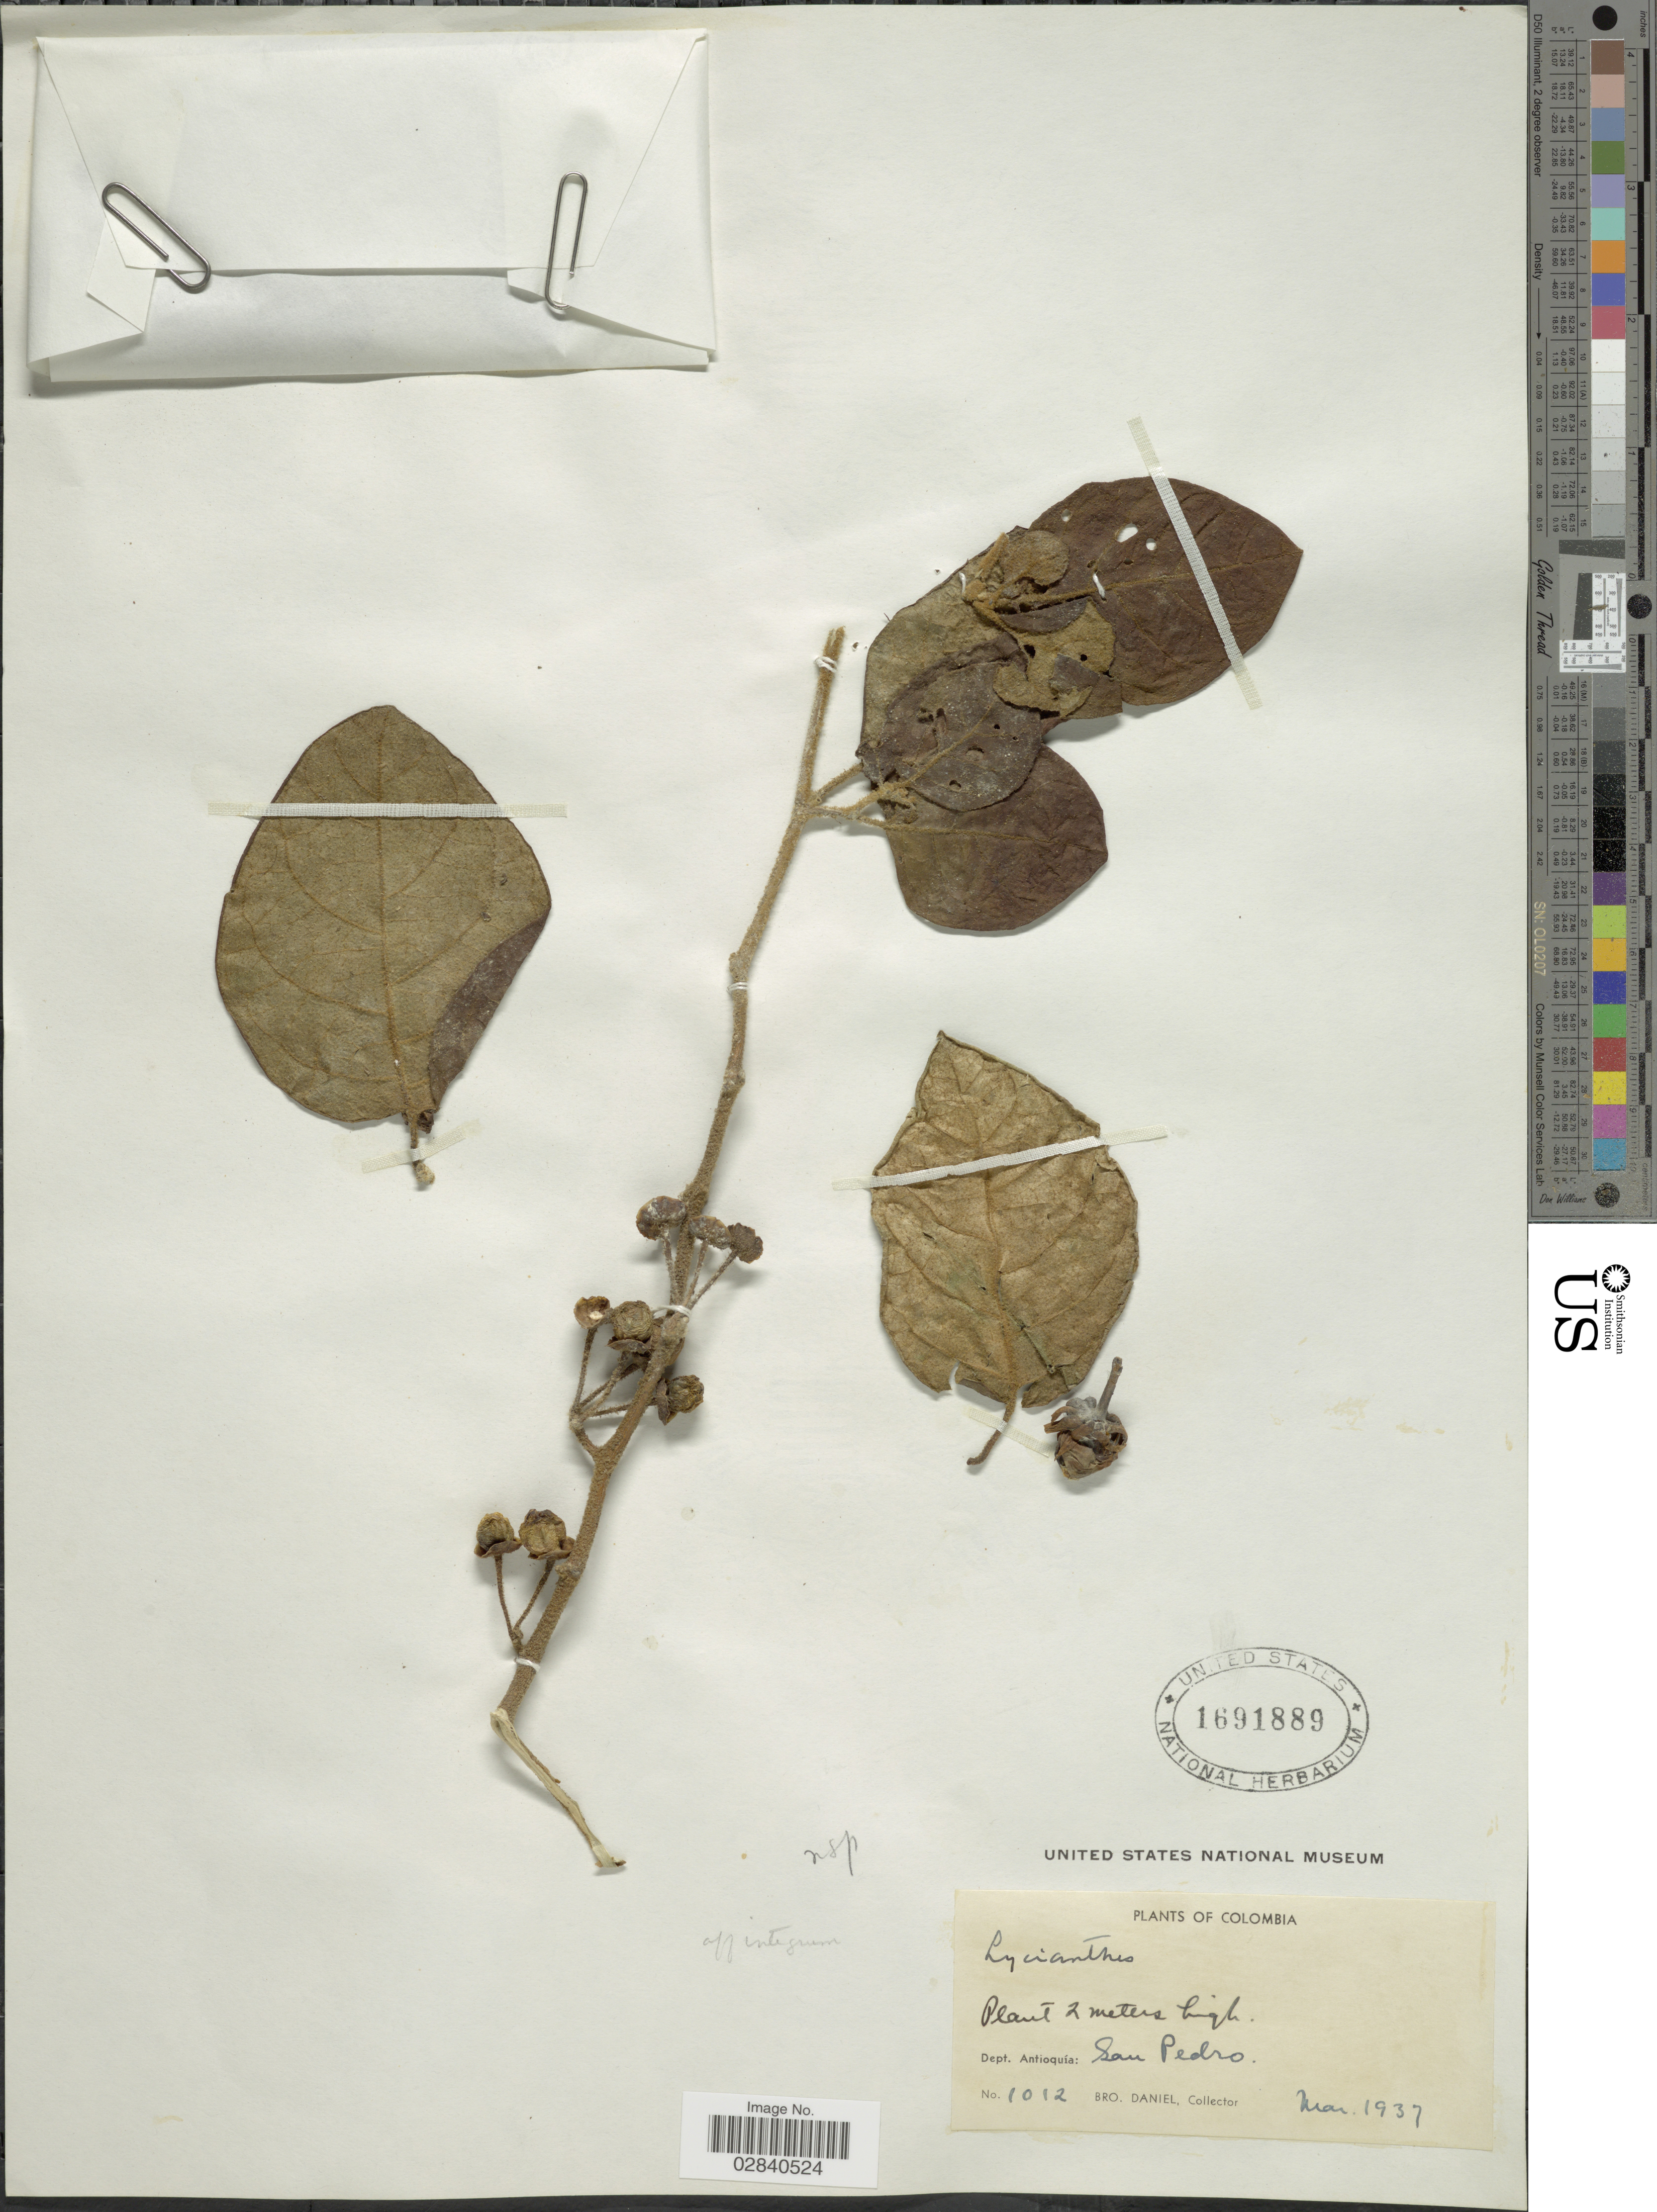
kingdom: Plantae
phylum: Tracheophyta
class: Magnoliopsida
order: Solanales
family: Solanaceae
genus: Lycianthes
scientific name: Lycianthes sp.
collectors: Bro. Daniel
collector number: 1012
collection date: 1937-03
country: Colombia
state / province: Antioquia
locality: Dept. Antioquía: San Pedro.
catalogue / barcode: US 1691889